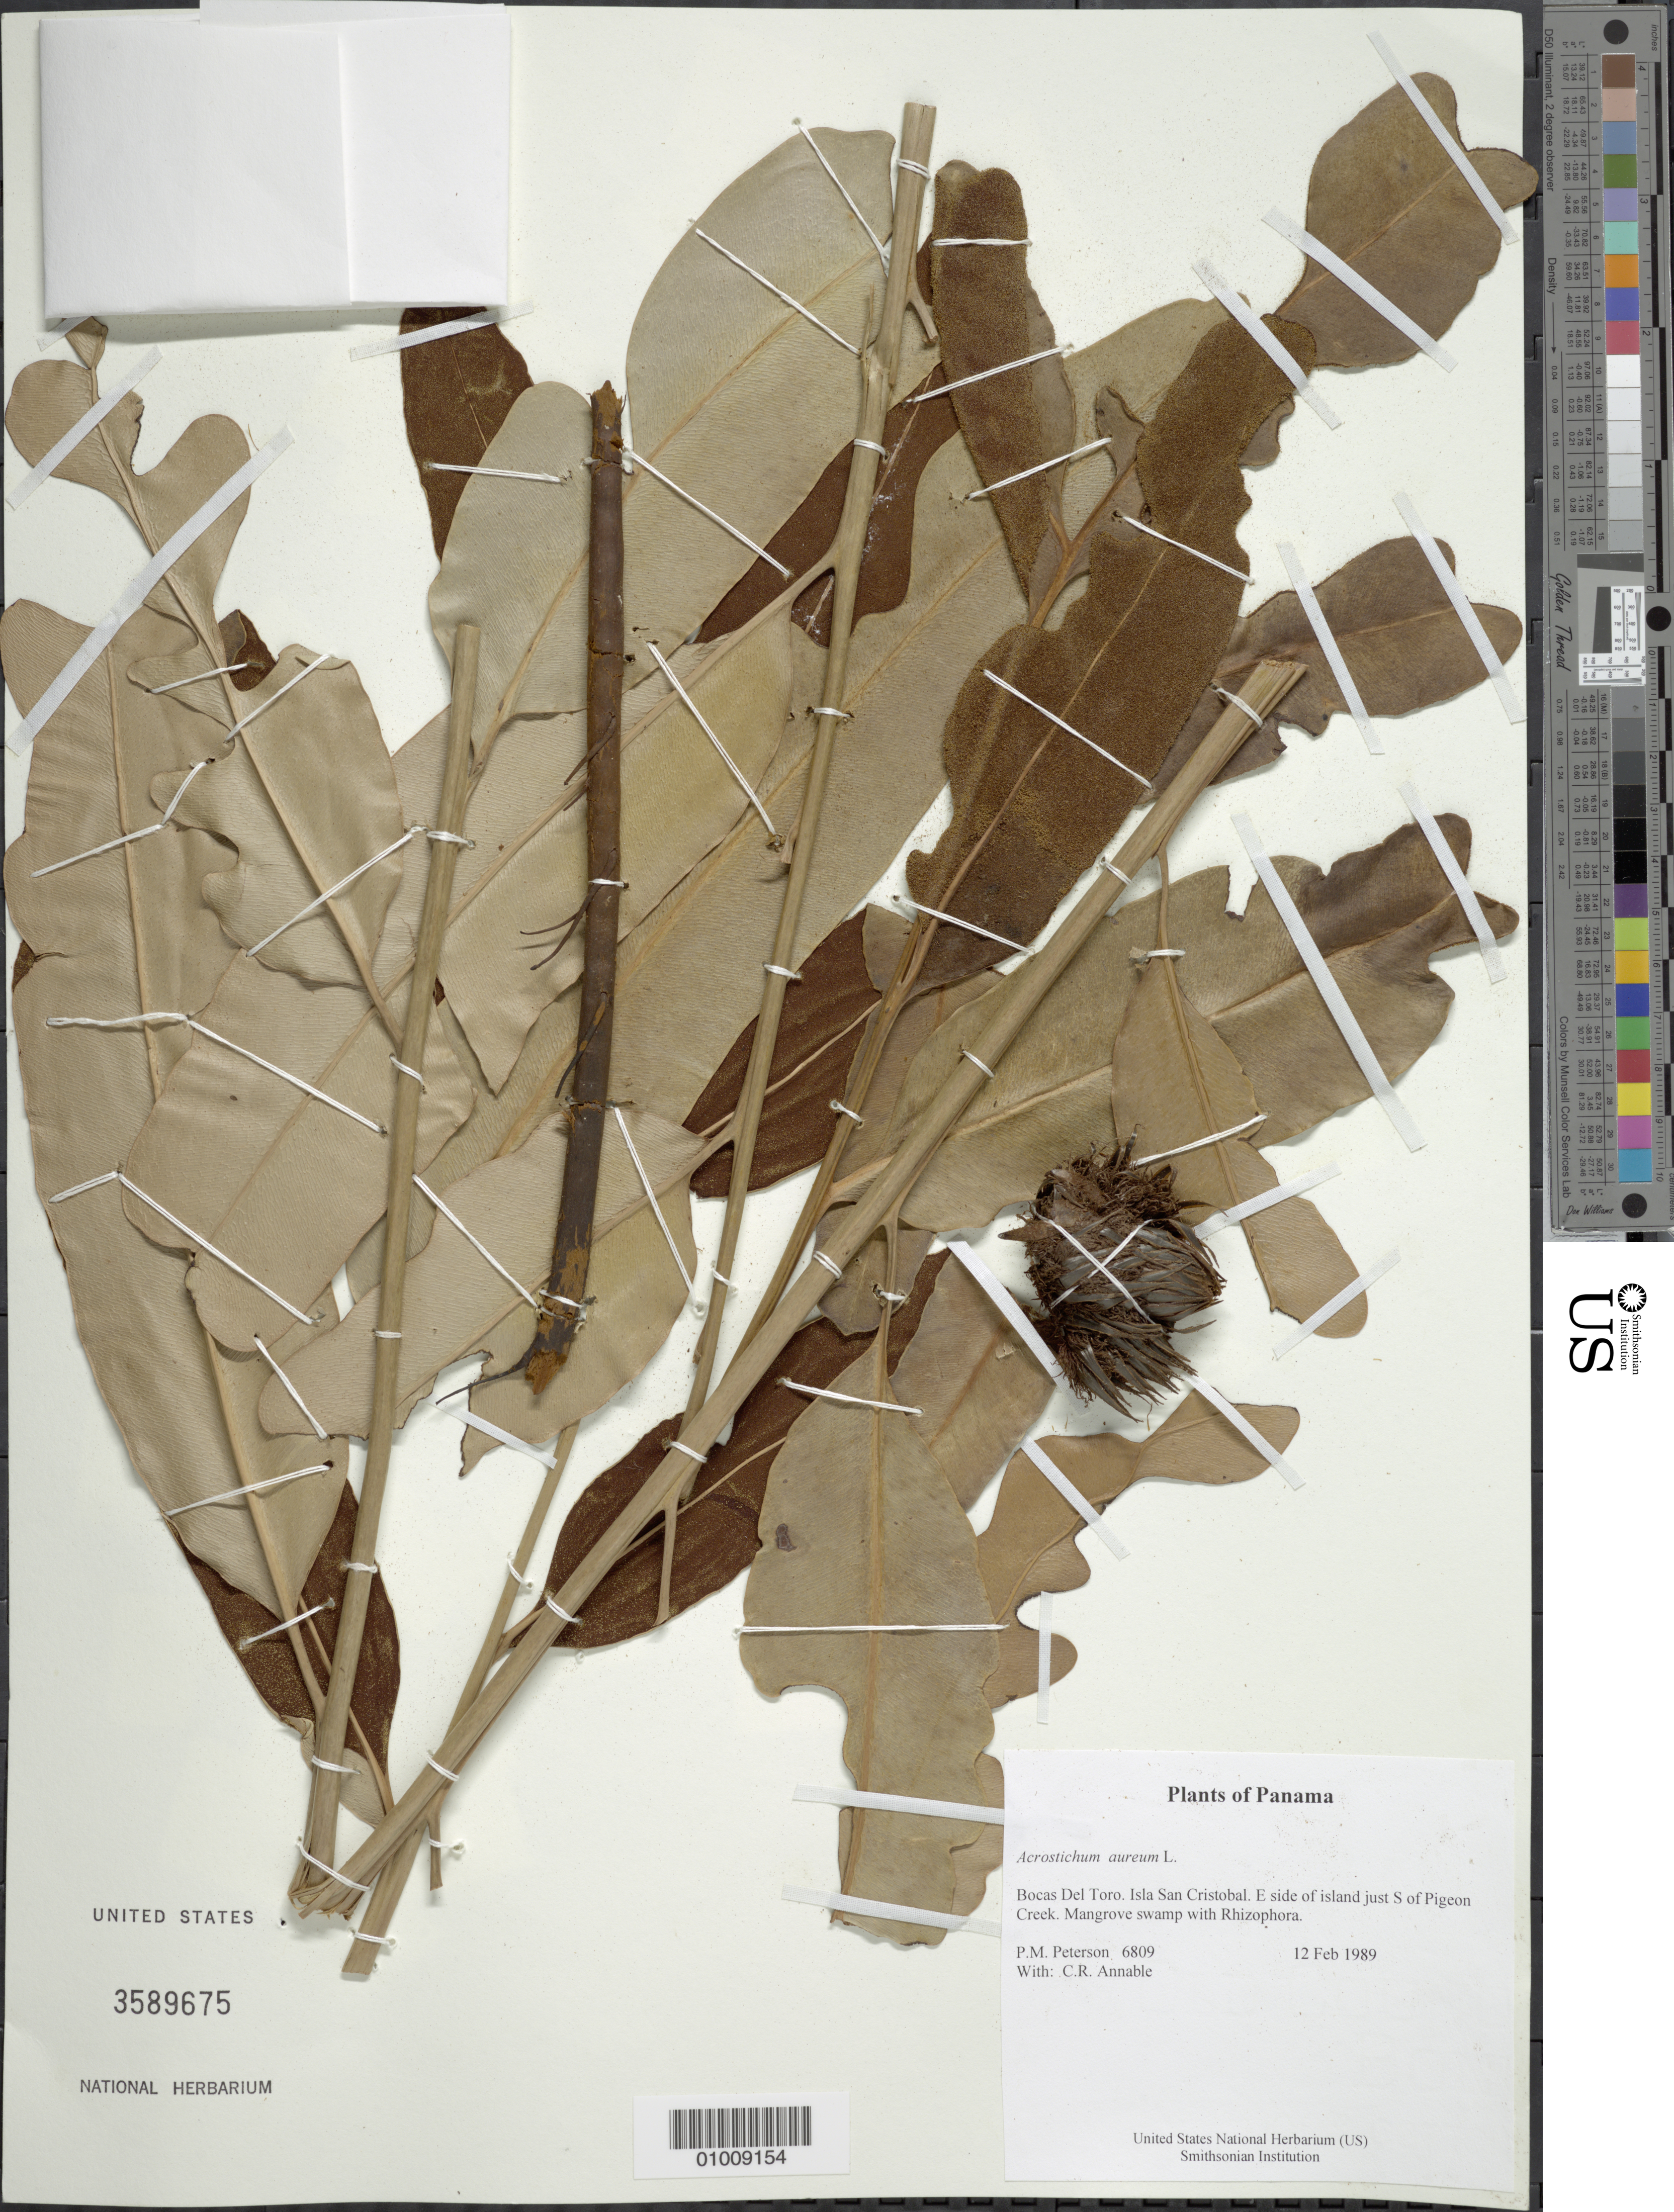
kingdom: Plantae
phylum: Tracheophyta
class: Polypodiopsida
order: Polypodiales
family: Pteridaceae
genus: Acrostichum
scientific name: Acrostichum aureum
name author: L.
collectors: P. M. Peterson & C. R. Annable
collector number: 06809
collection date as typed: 12 Feb 1989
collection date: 1989-02-12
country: Panama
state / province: Bocas del Toro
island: San Cristobal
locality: E side of island just S of Pigeon Creek.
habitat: Mangrove swamp with Rhizophora.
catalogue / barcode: US 3589675